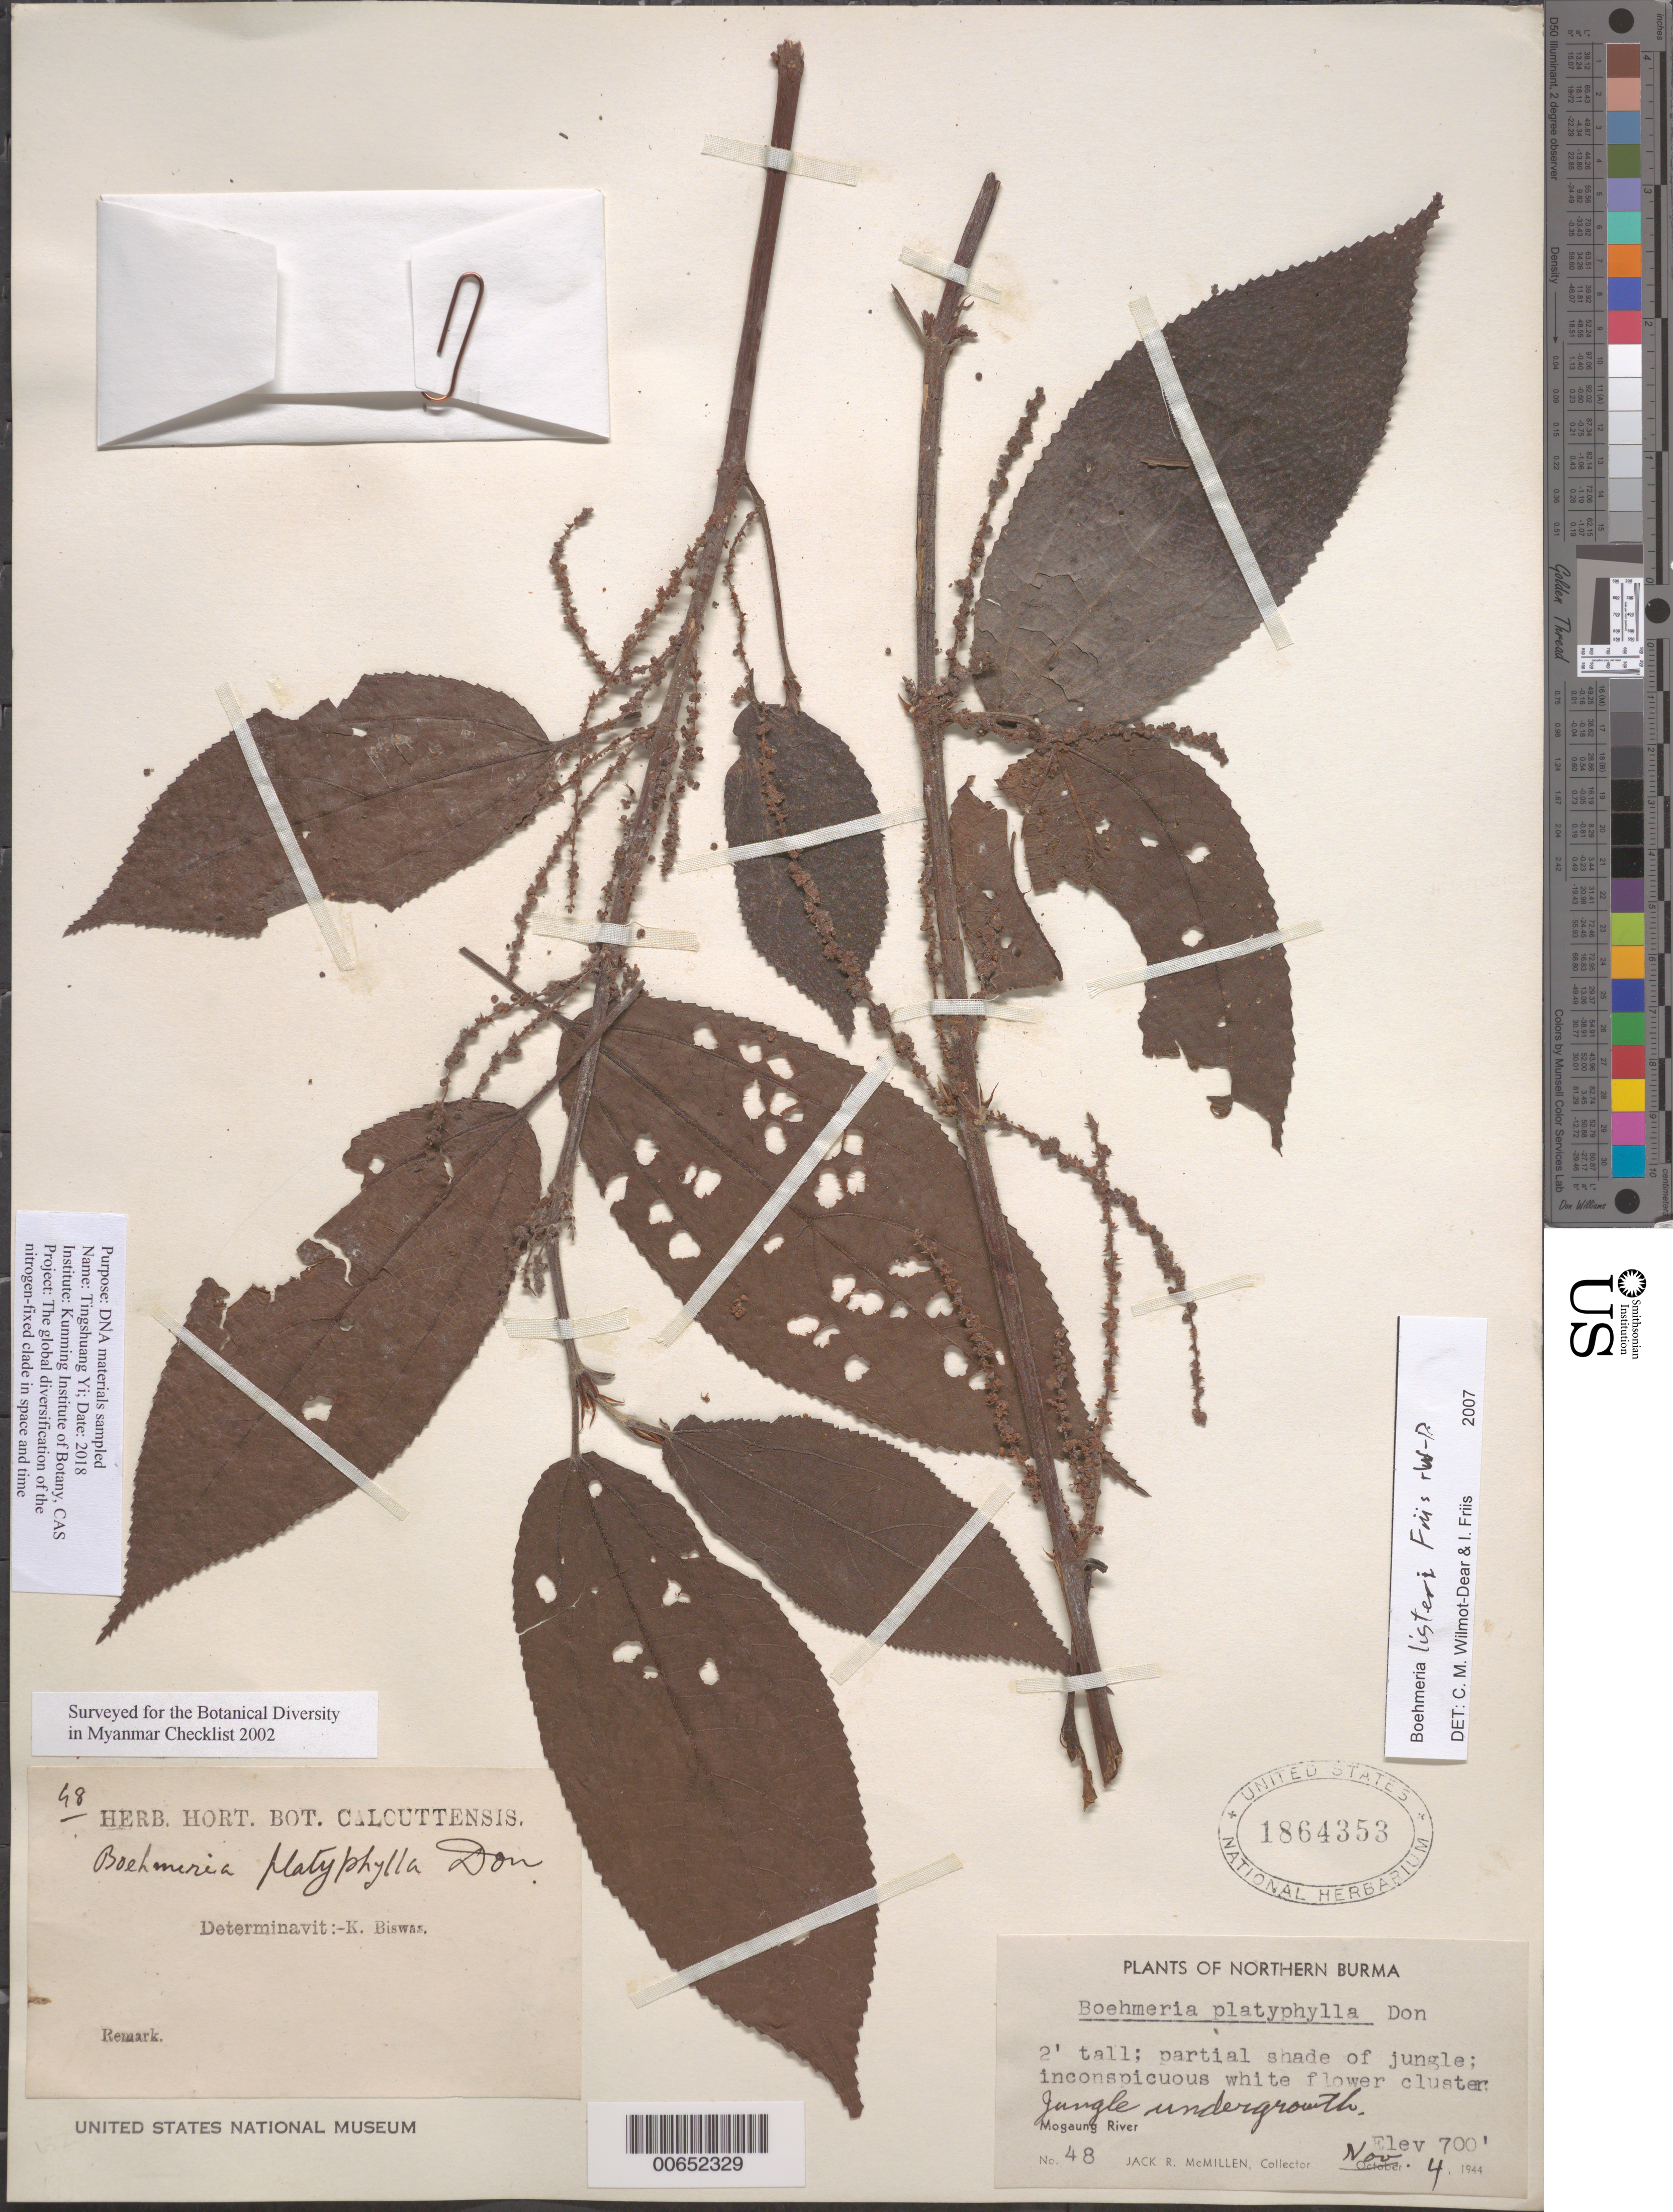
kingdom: Plantae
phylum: Tracheophyta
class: Magnoliopsida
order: Rosales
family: Urticaceae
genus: Boehmeria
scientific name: Boehmeria listeri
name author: Friis & Wilmot-Dear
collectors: J. McMillen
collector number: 48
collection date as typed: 04 Nov 1944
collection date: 1944-11-04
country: Myanmar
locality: Mogaung River.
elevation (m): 213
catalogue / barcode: US 1864353